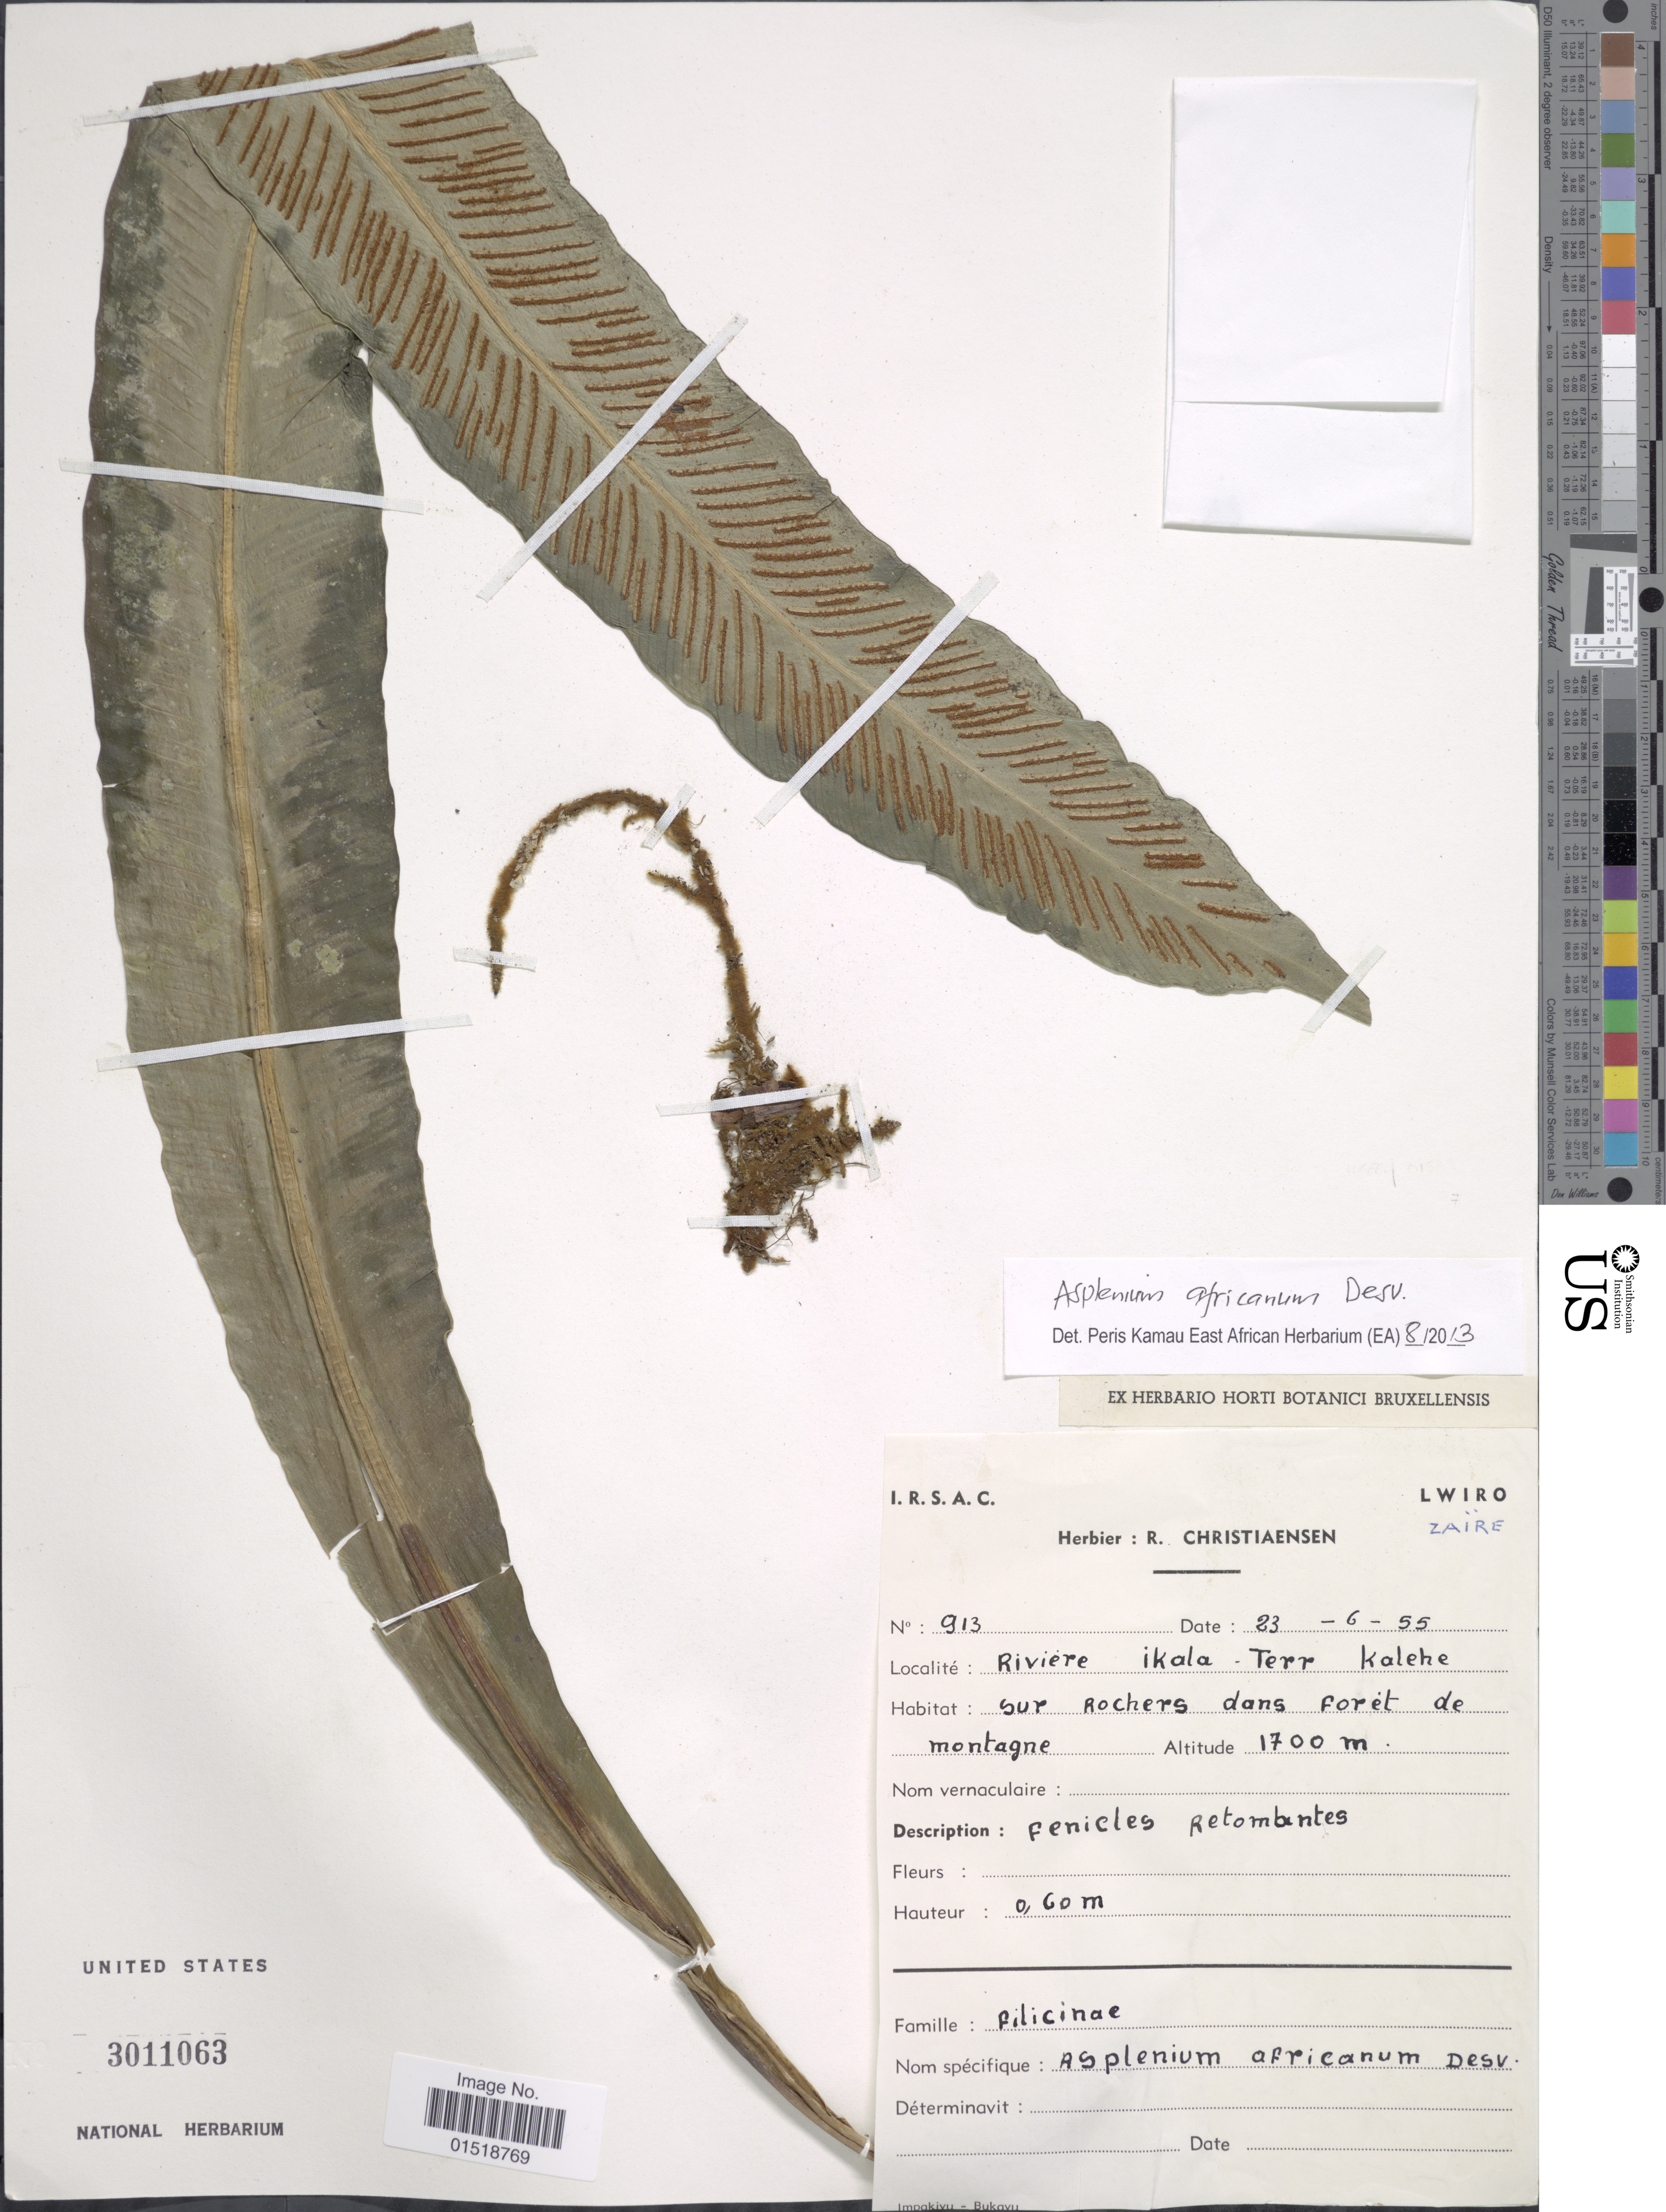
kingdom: Plantae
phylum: Tracheophyta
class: Polypodiopsida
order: Polypodiales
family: Aspleniaceae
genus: Asplenium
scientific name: Asplenium africanum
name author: Desv.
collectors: ex herb. R. Christiaensen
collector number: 913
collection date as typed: Transcribed d/m/y: 23/6/55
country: Congo, Democratic Republic of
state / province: Sud-Kivu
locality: Riviere ikala - Terr. kalehe.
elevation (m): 1700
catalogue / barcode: US 3011063